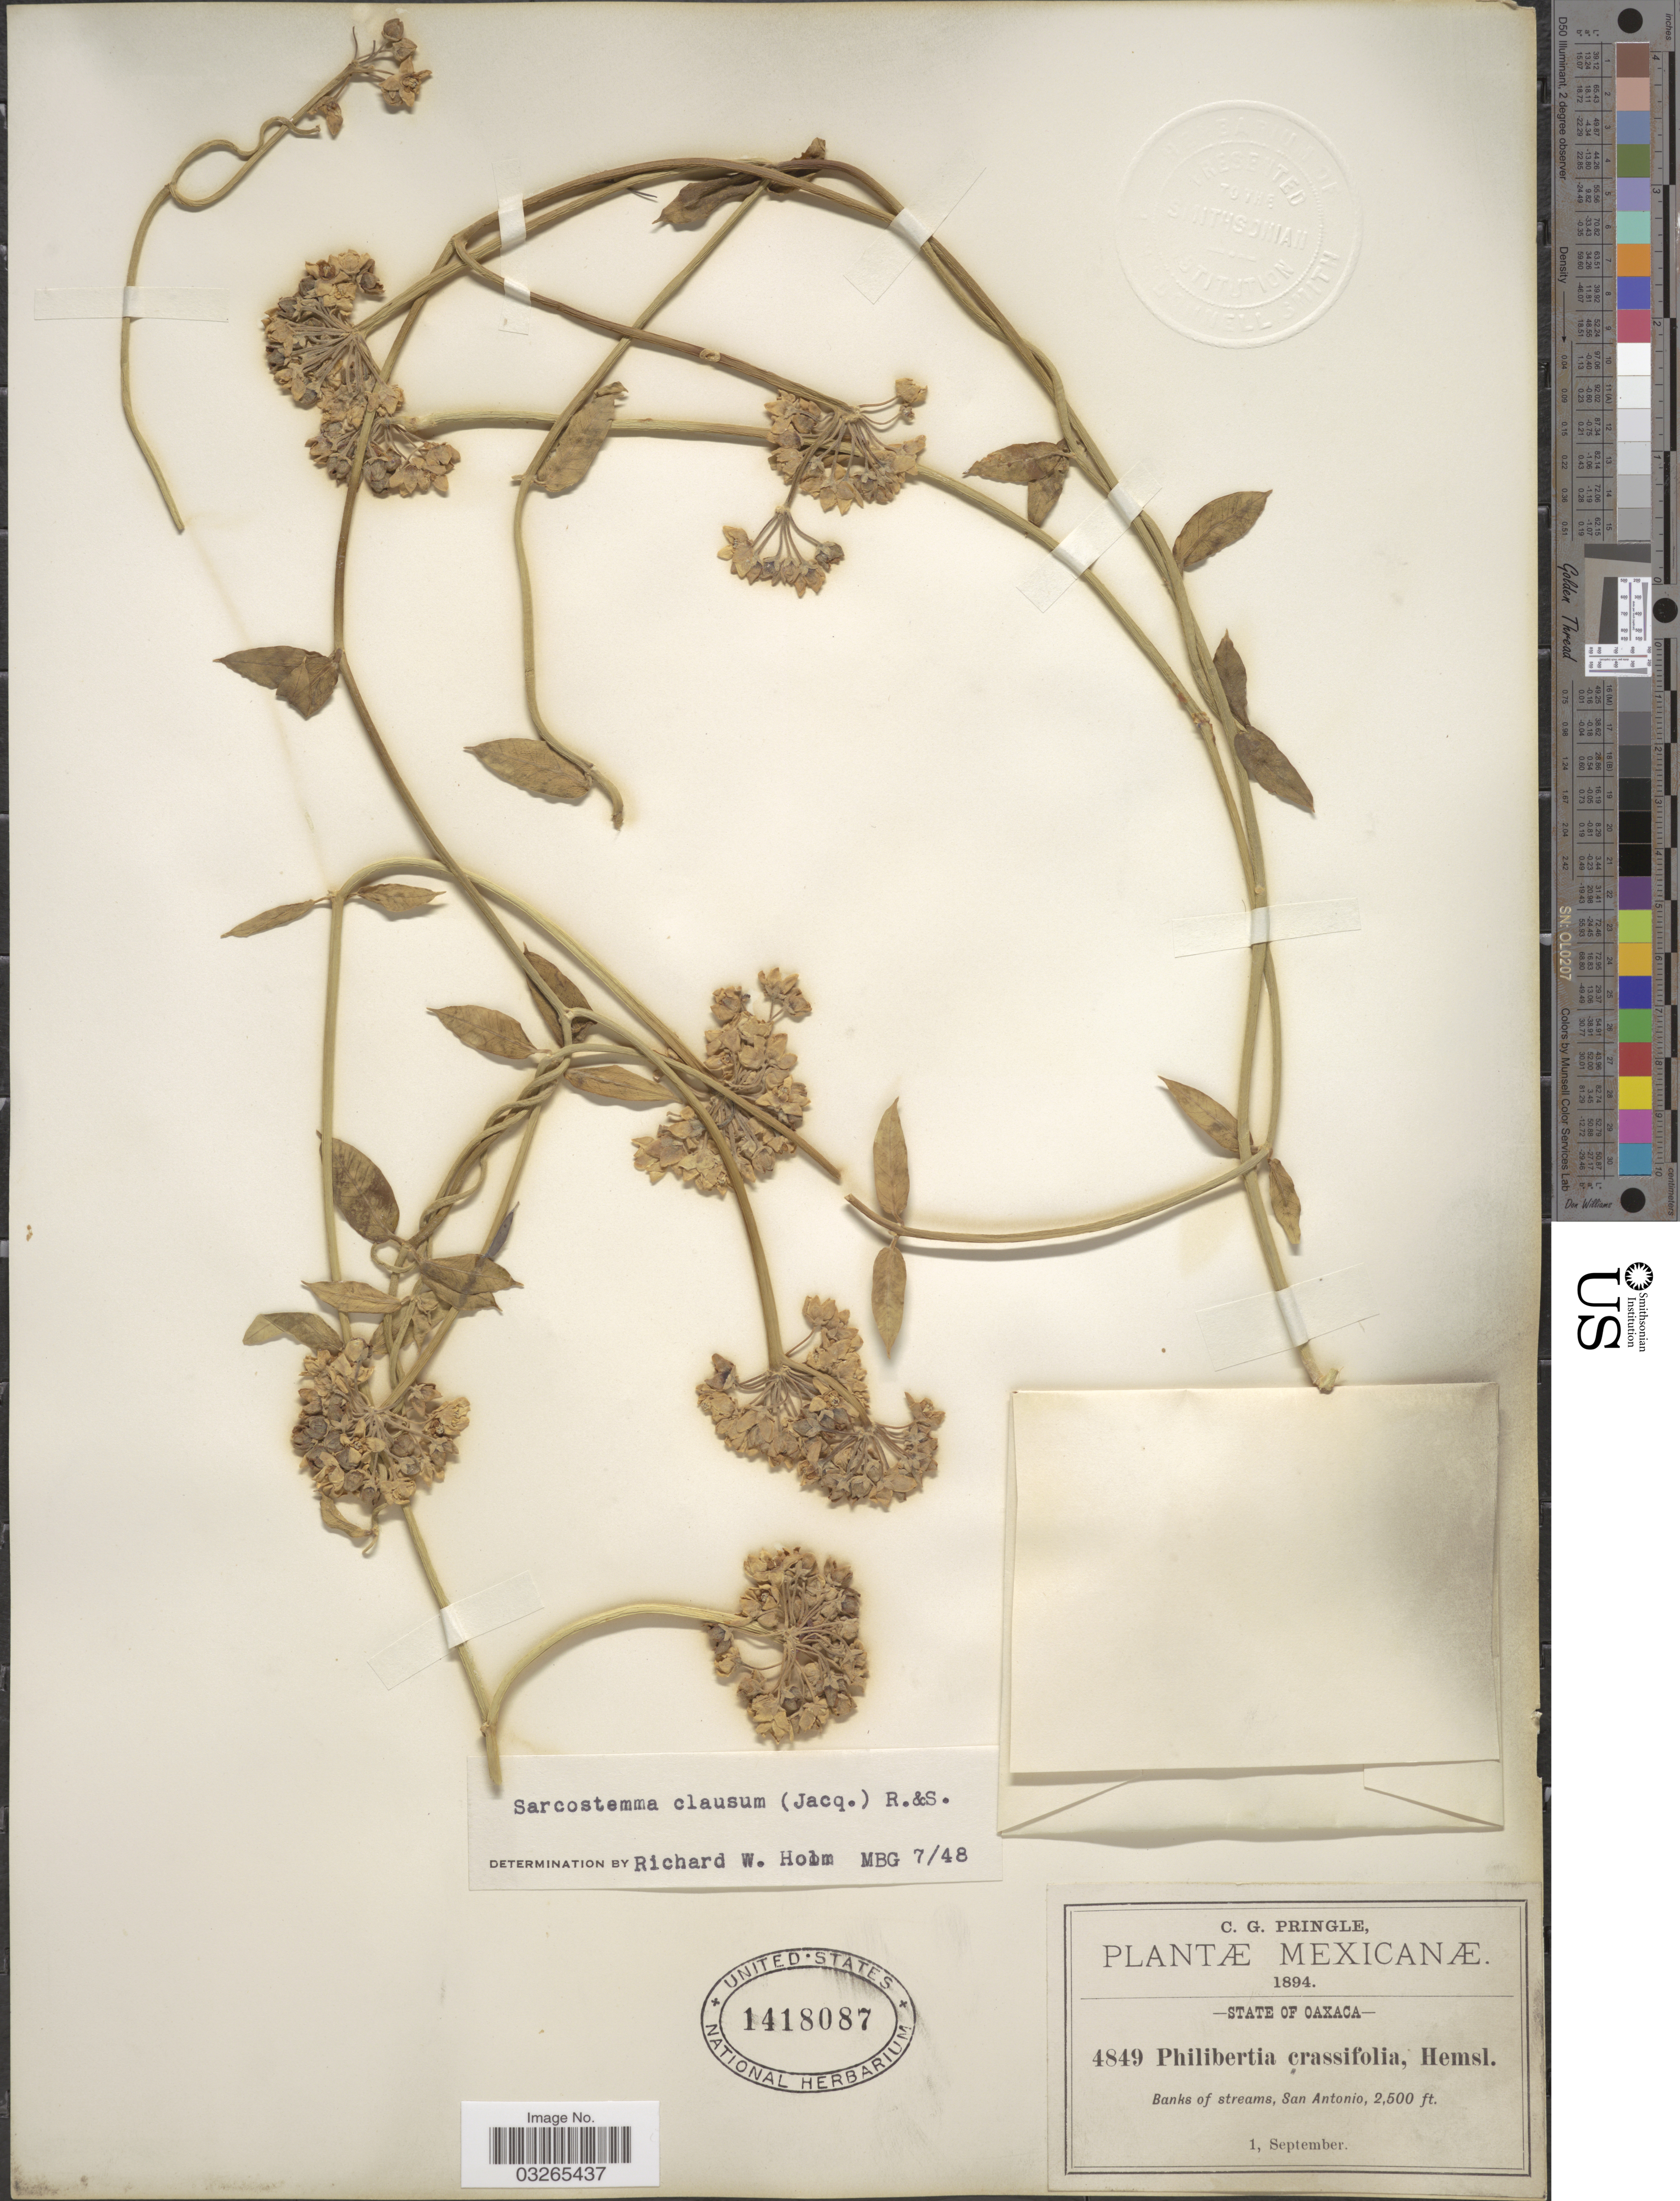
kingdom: Plantae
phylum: Tracheophyta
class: Magnoliopsida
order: Gentianales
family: Apocynaceae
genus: Sarcostemma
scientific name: Sarcostemma clausum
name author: (Jacq.) Schult.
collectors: C. G. Pringle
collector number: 4849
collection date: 1894-09-01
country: Mexico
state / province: Oaxaca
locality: Banks of streams, San Antonio.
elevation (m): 762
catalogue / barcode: US 1418087